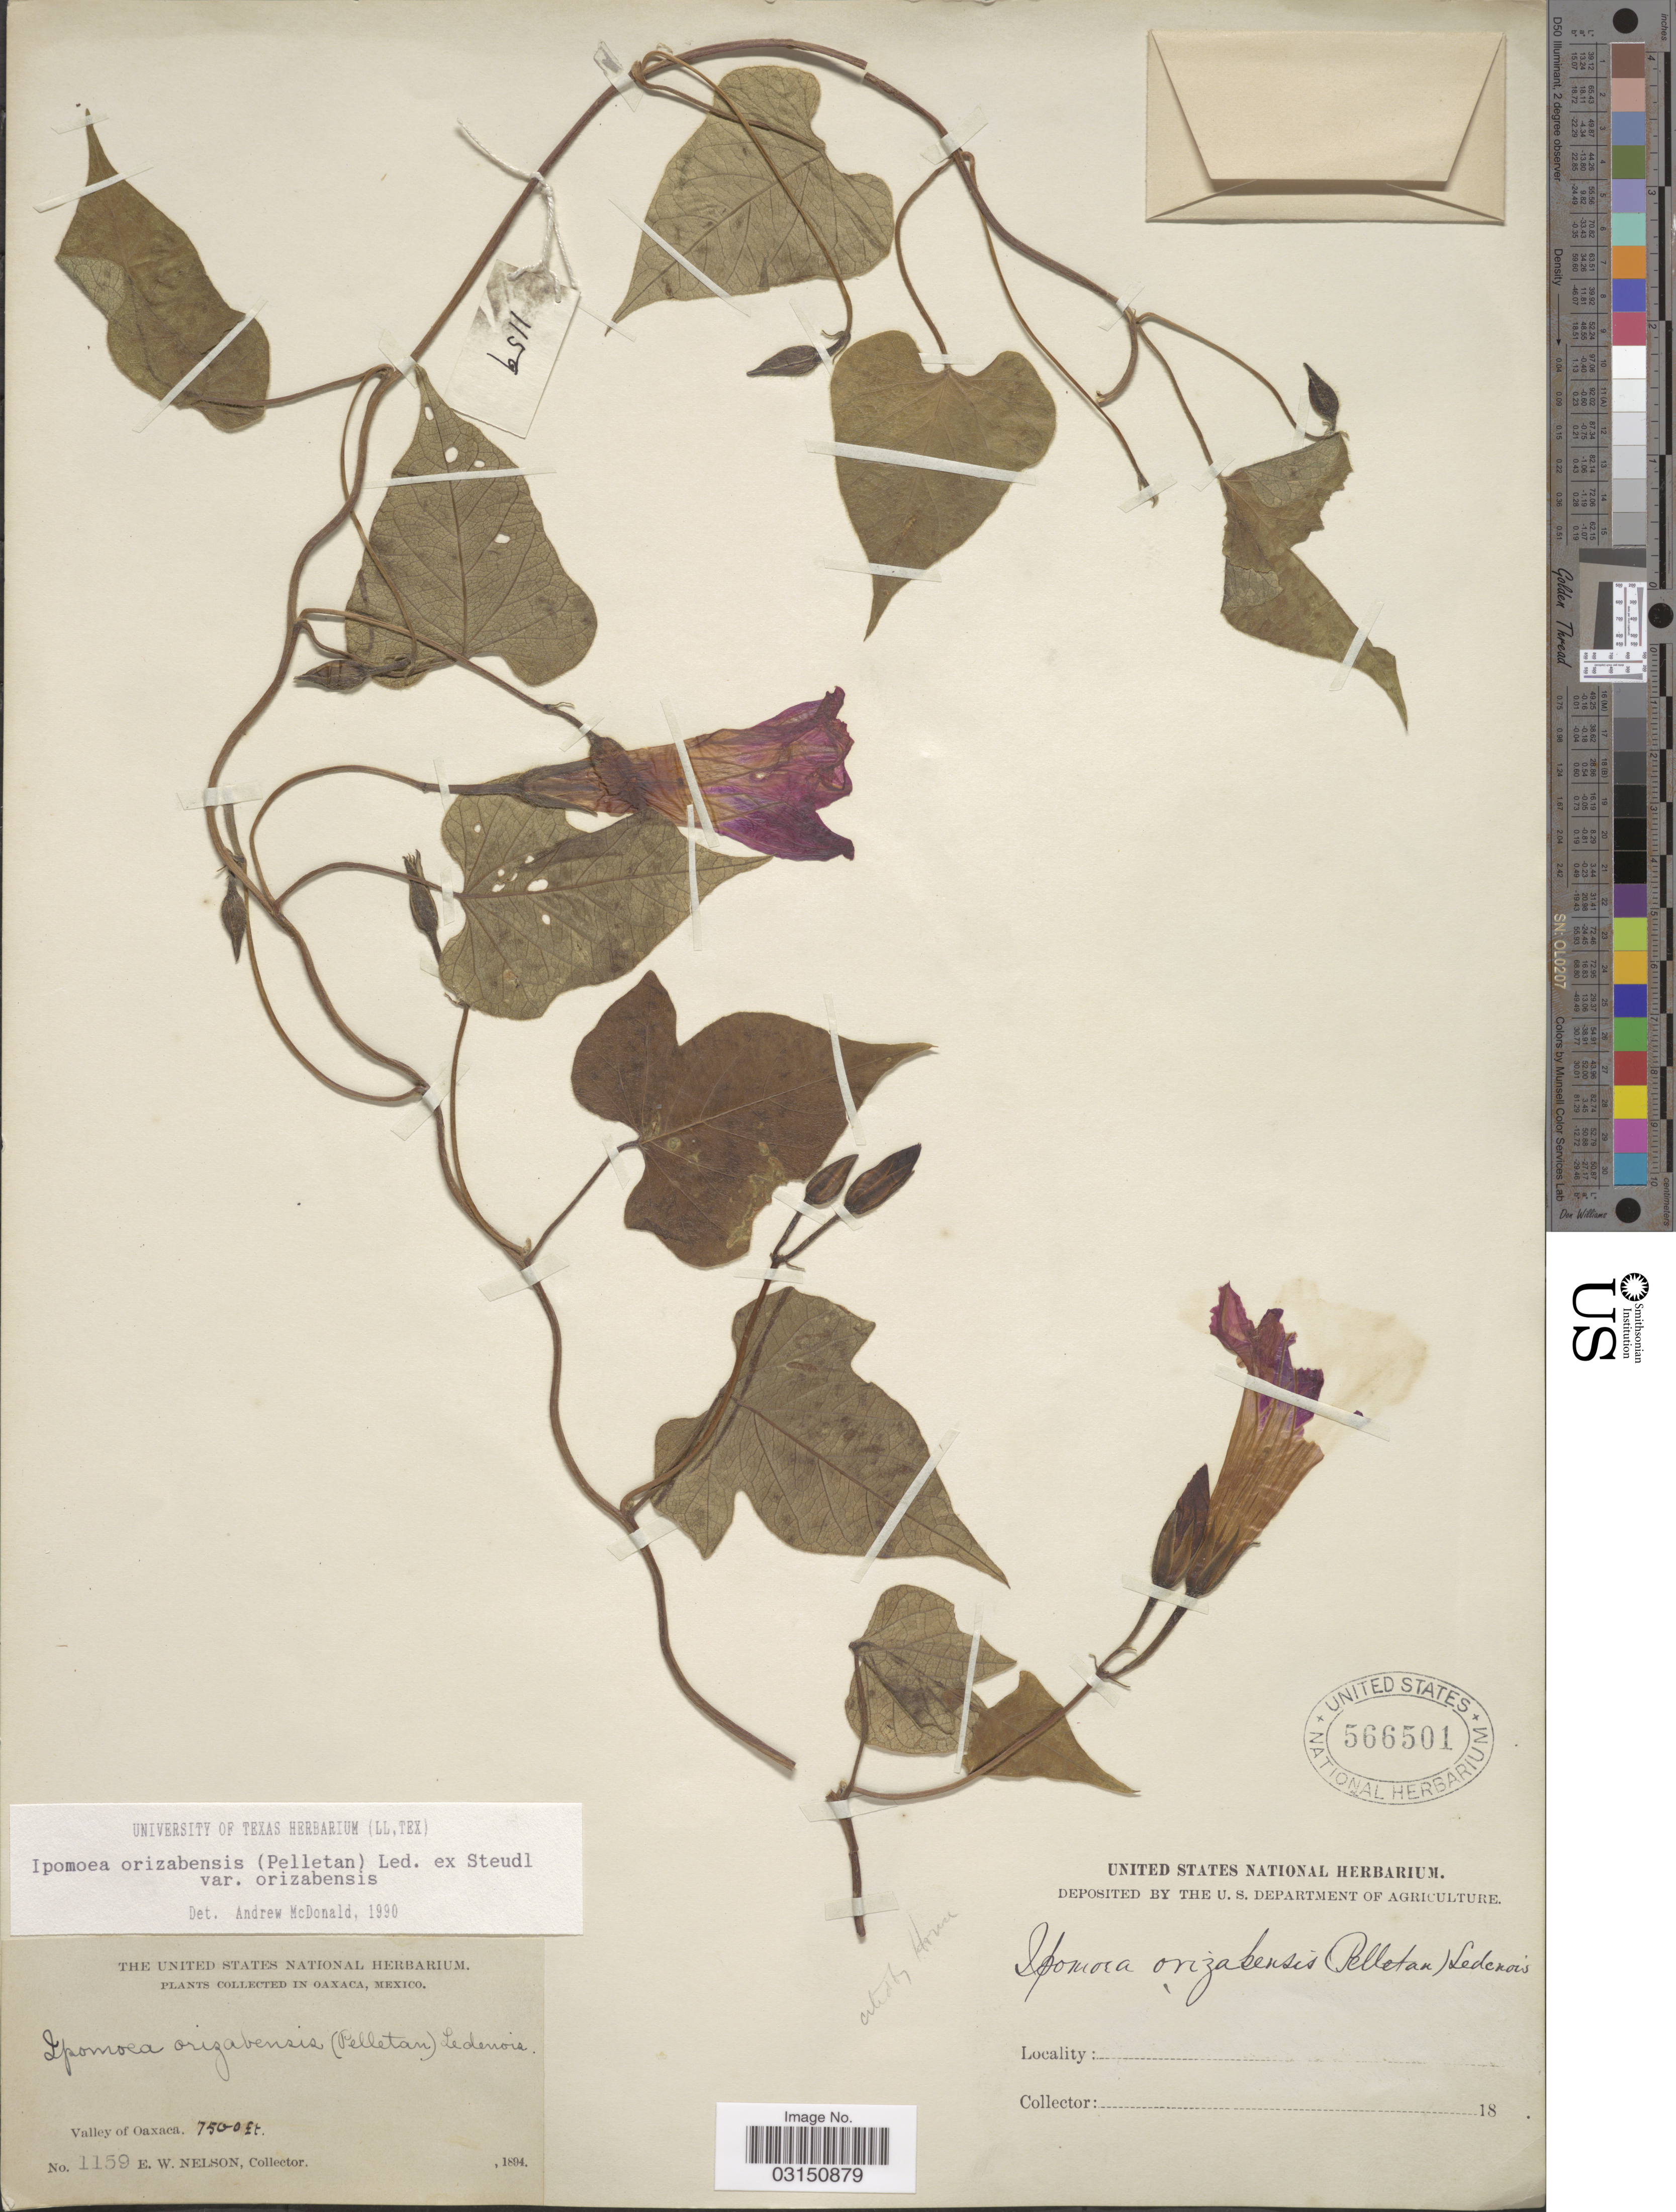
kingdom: Plantae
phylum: Tracheophyta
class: Magnoliopsida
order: Solanales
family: Convolvulaceae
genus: Ipomoea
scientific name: Ipomoea orizabensis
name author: (G. Pelletan) Ledeb. ex Steud.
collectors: E. W. Nelson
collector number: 1159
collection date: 1894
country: Mexico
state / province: Oaxaca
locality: Valley of Oaxaca.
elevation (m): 2286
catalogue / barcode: US 566501